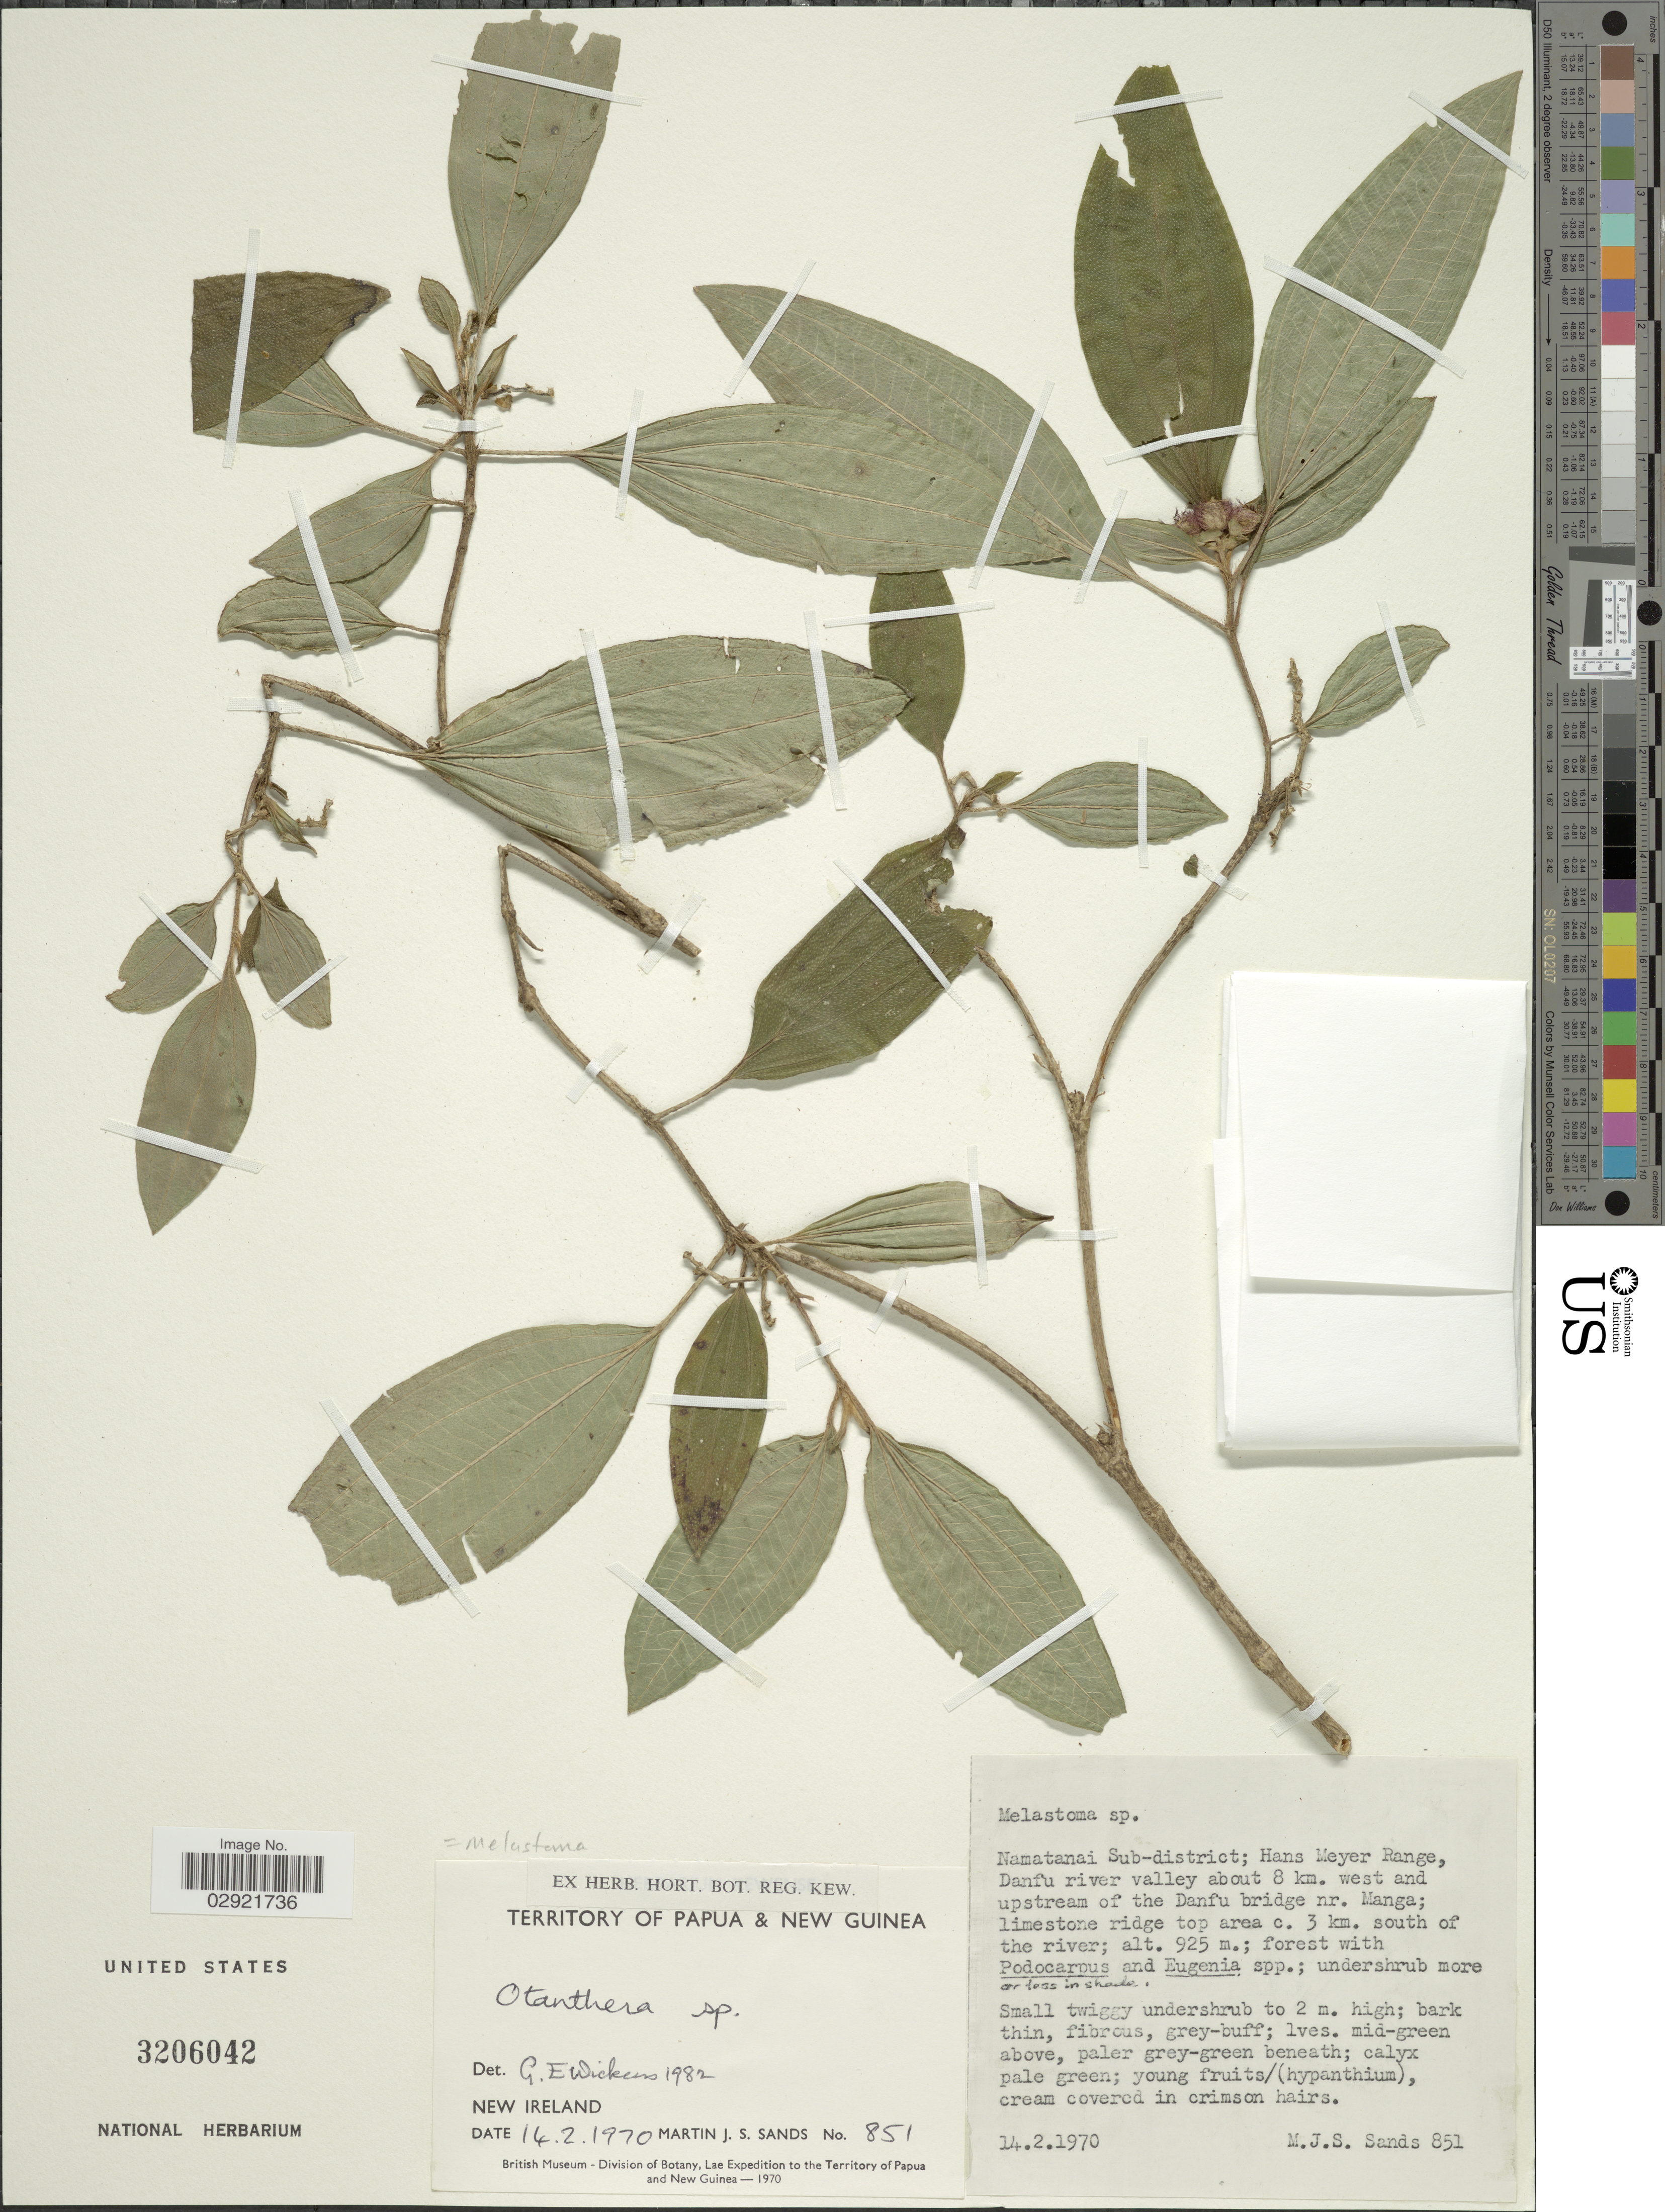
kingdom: Plantae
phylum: Tracheophyta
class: Magnoliopsida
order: Myrtales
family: Melastomataceae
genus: Melastoma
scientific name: Melastoma sp.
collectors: M. Sands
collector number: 851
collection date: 1970-02-14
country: Papua New Guinea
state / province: New Ireland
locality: Territory of Papua & New Guinea. Namatanai Sub-district; Hans Meyer Range, Danfu river valley about 8 km. west and upstream of the Danfu bridge nr. Manga; limestone ridge top area c. 3 km. south of the river.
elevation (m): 925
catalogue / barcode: US 3206042